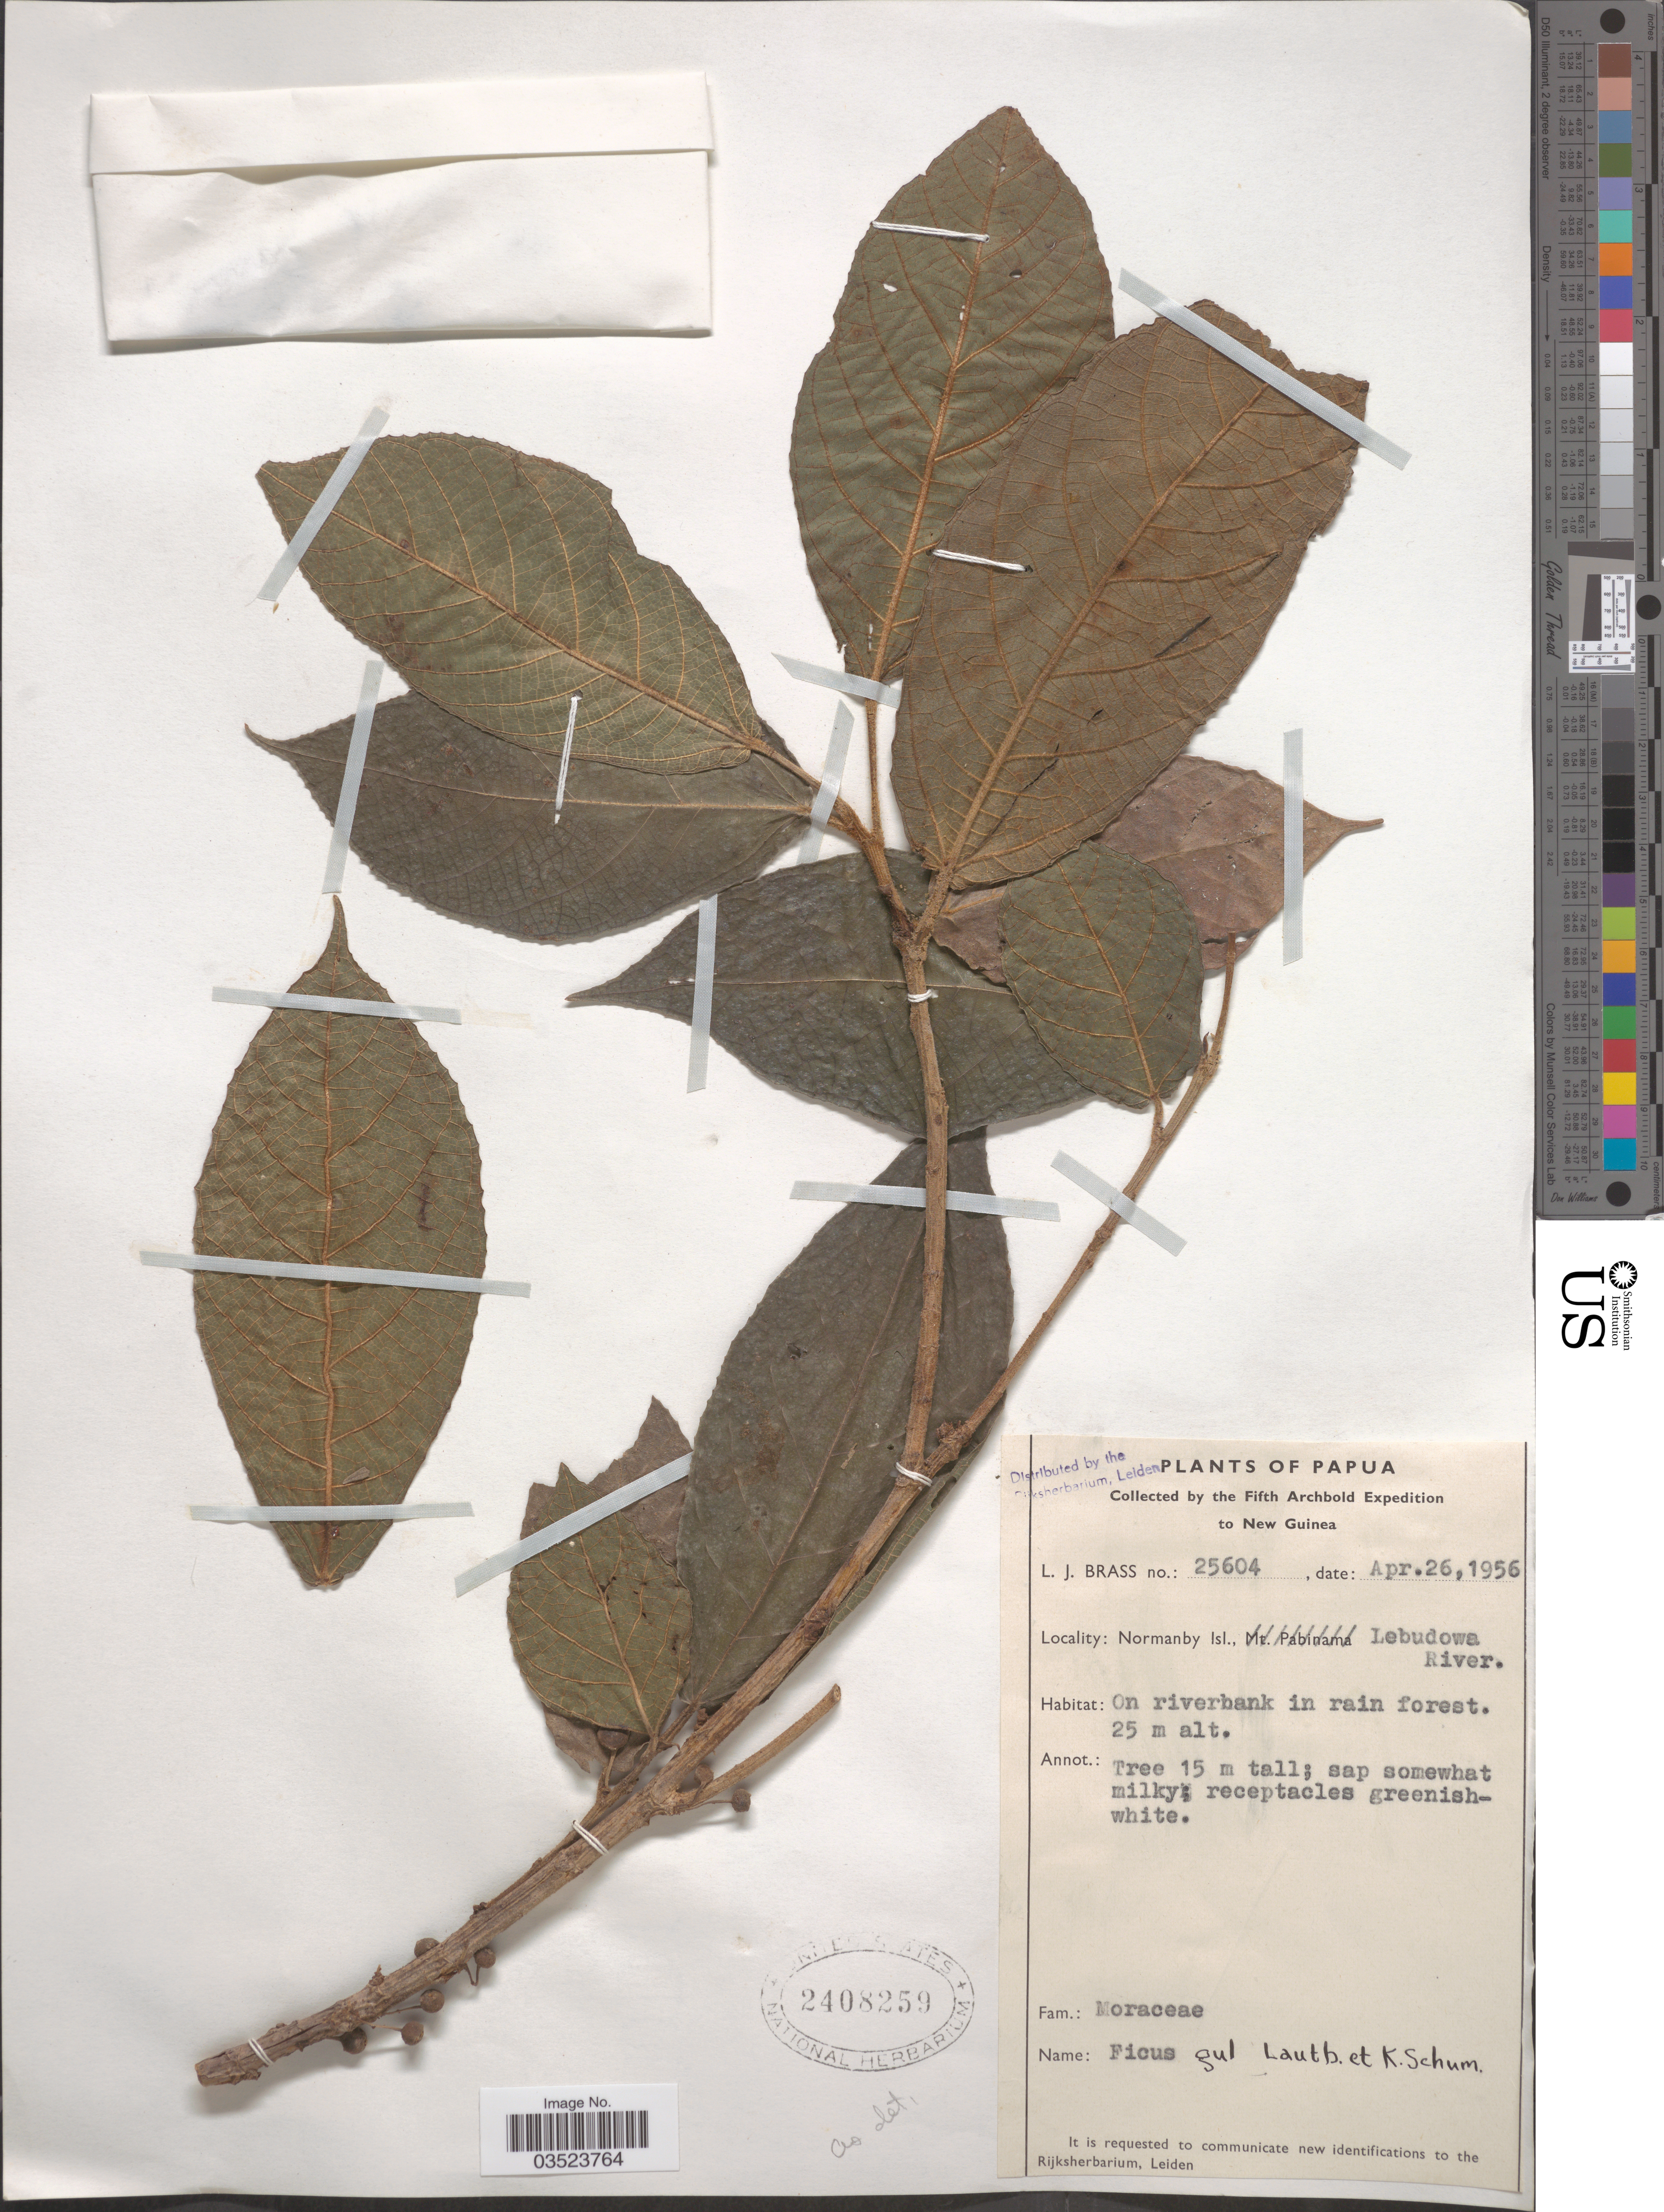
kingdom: Plantae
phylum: Tracheophyta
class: Magnoliopsida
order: Rosales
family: Moraceae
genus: Ficus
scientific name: Ficus gul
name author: Lauterb. & K. Schum.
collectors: L. J. Brass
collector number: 25604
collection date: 1956-04-26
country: Papua New Guinea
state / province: Milne Bay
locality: New Guinea. Normanby Isl. Lebudowa River.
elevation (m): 25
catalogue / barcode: US 2408259